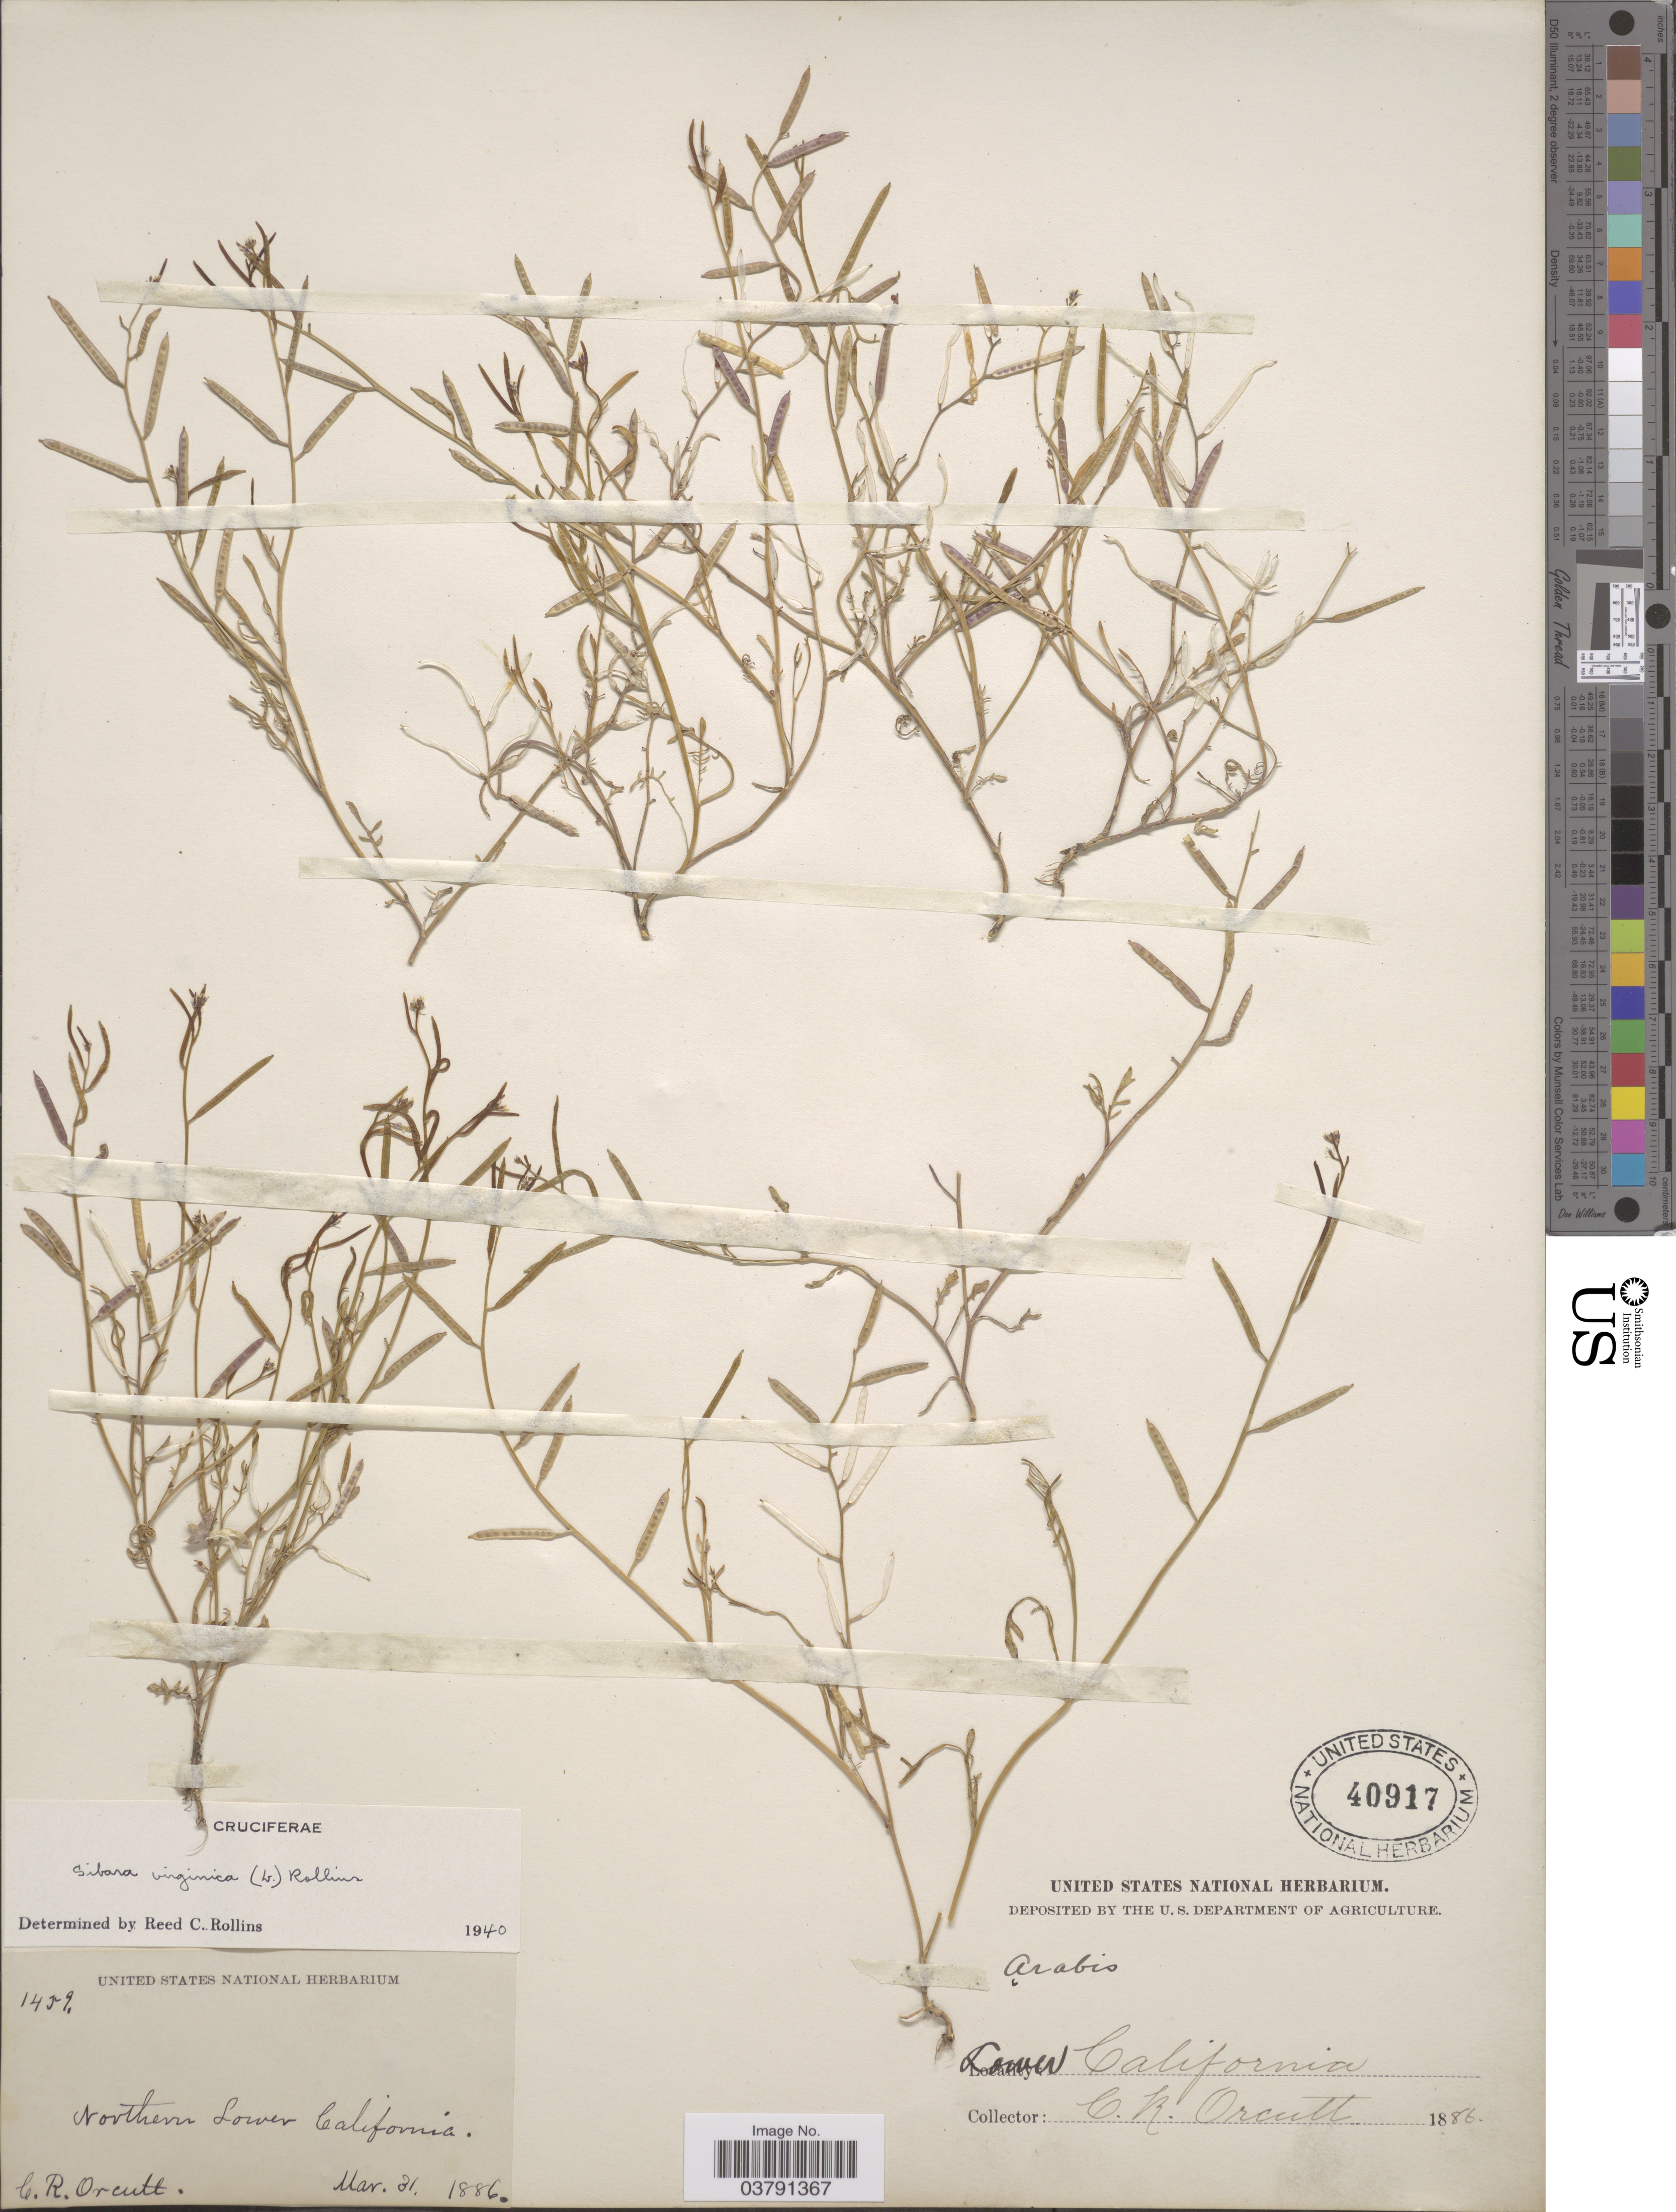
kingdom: Plantae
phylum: Tracheophyta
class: Magnoliopsida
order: Brassicales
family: Brassicaceae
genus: Planodes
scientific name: Planodes virginicum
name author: (L.) Greene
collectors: C. R. Orcutt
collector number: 1459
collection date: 1886-03-31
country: Mexico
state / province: Baja California Norte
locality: Northern Lower California.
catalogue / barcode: US 40917